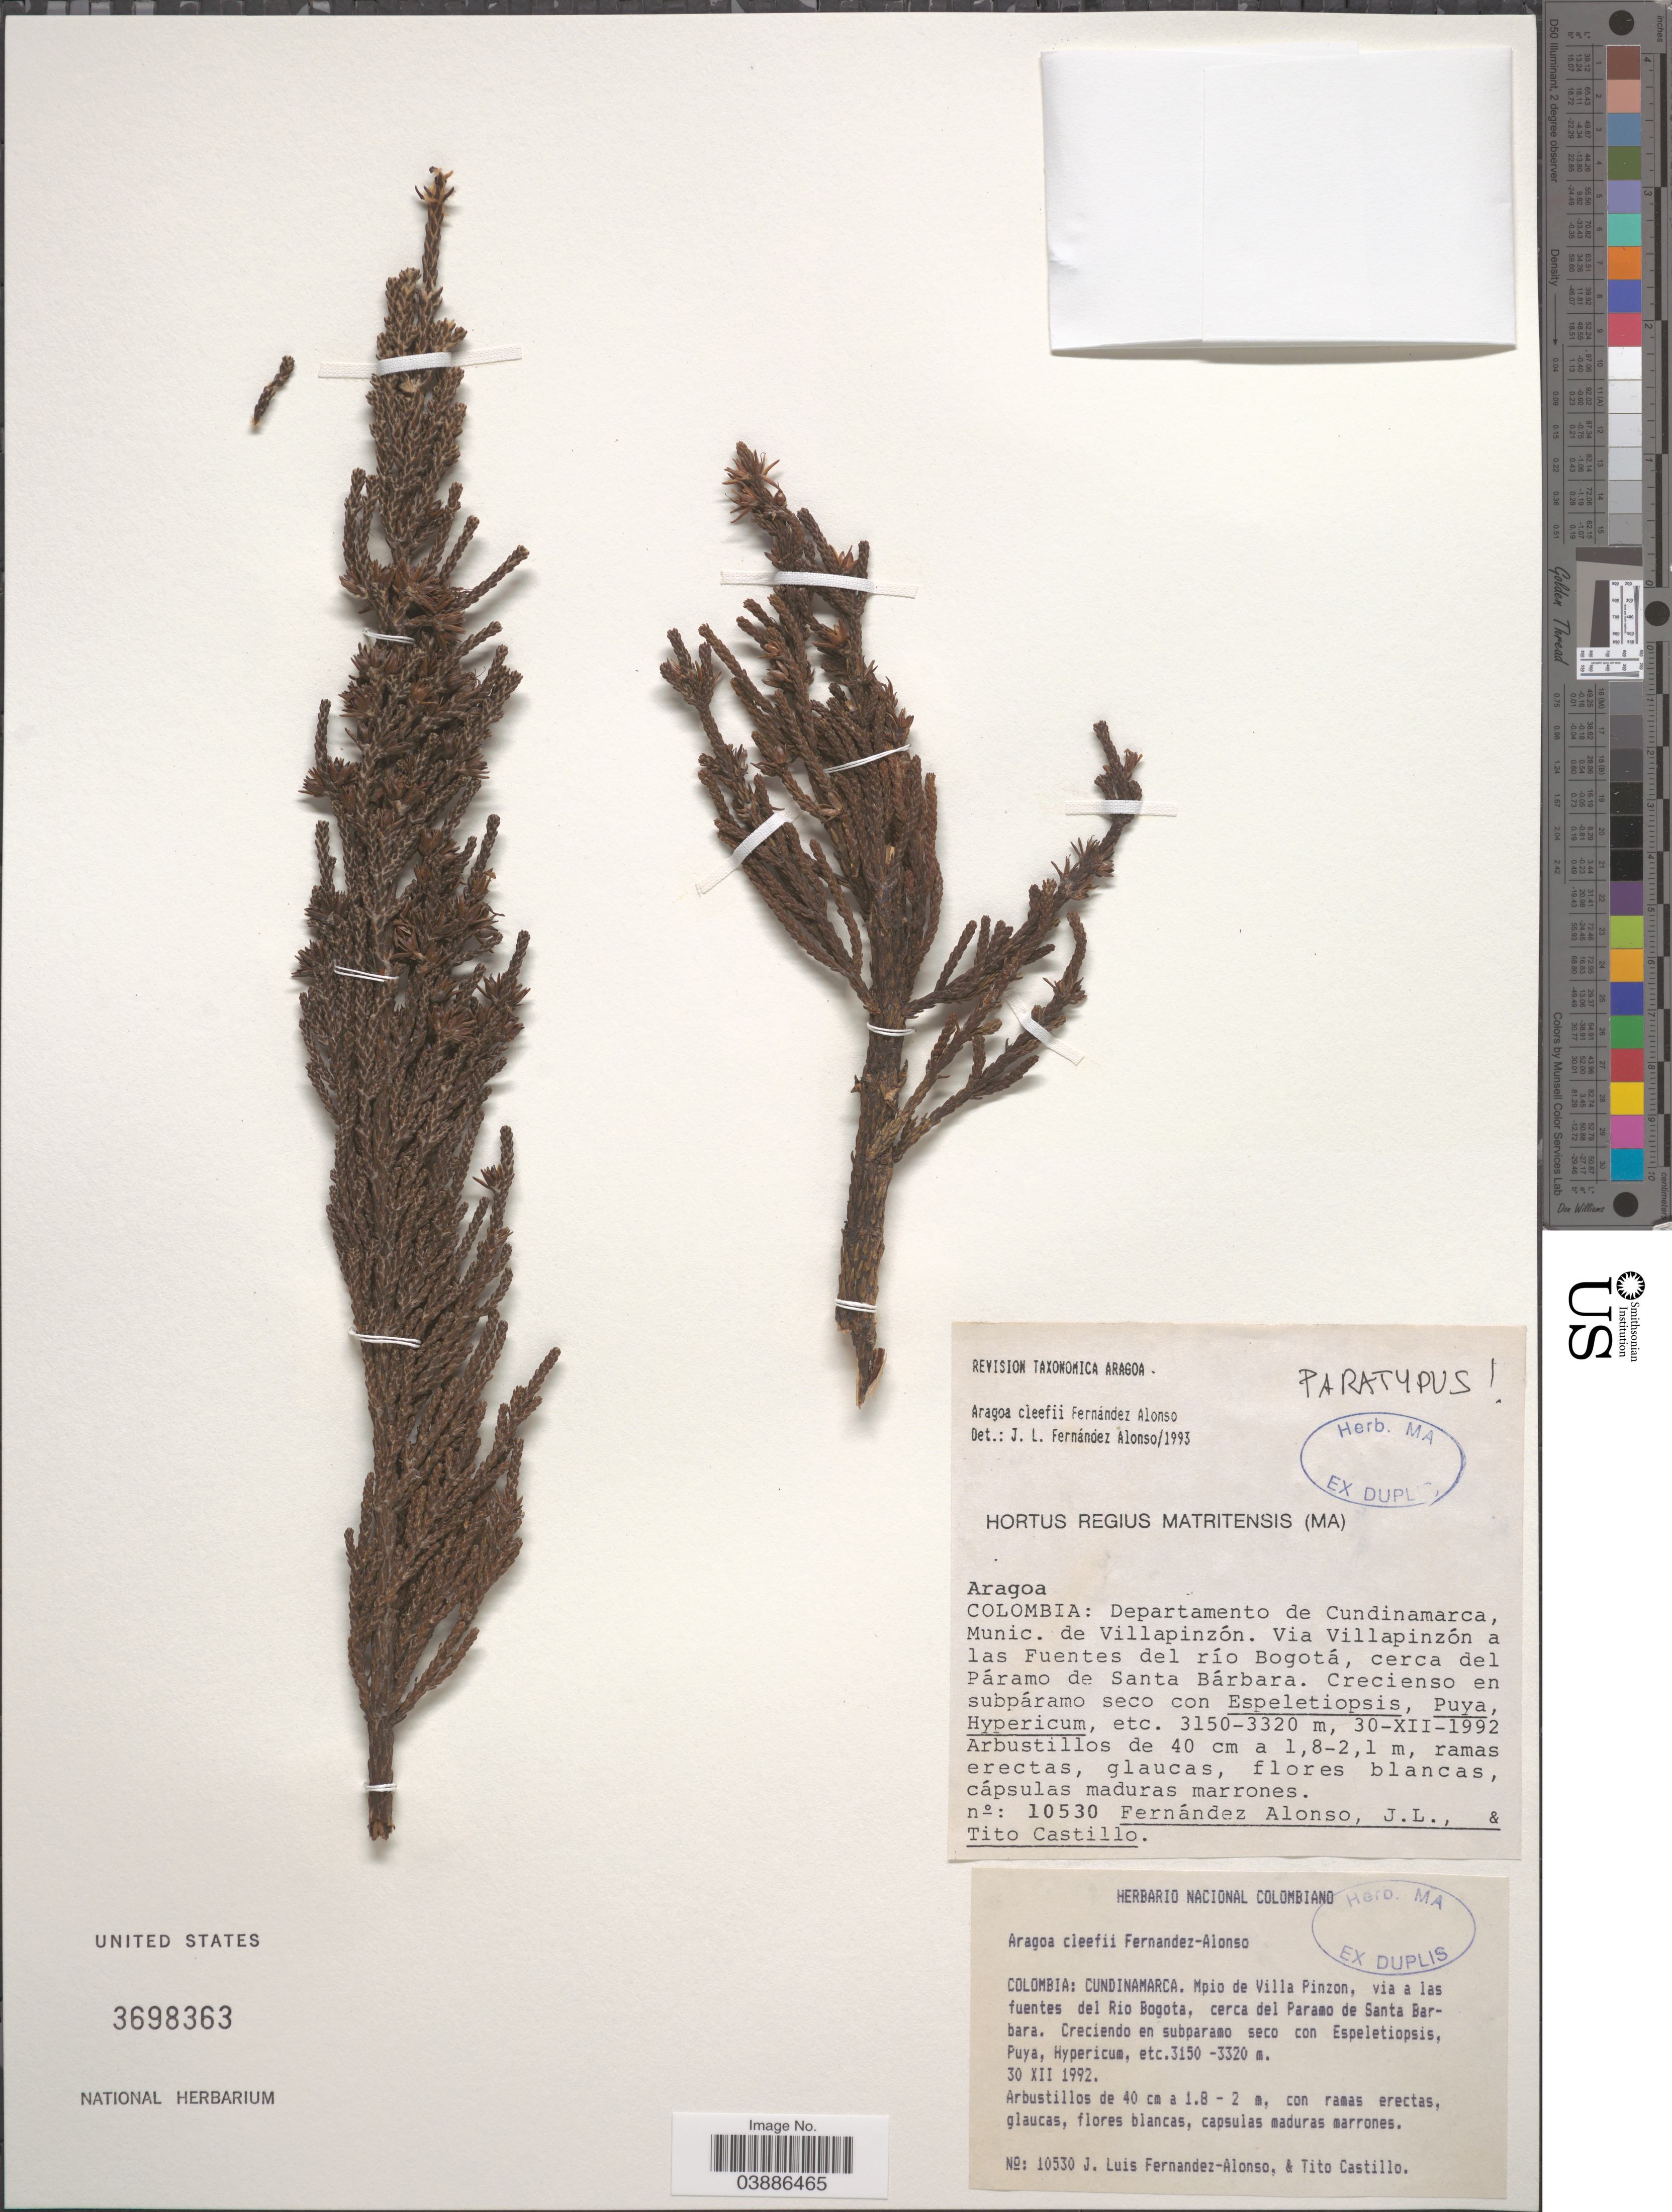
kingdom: Plantae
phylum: Tracheophyta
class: Magnoliopsida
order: Lamiales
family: Plantaginaceae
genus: Aragoa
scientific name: Aragoa cleefii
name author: Fern. Alonso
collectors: J. L. Fernández-Alonso & T. Castillo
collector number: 10530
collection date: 1992-12-30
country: Colombia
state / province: Cundinamarca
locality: Mpio de Villa Pinzon, via a las fuentes del Rio Bogota, cerca del Paramo de Santa Barbara.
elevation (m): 3150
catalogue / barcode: US 3698363